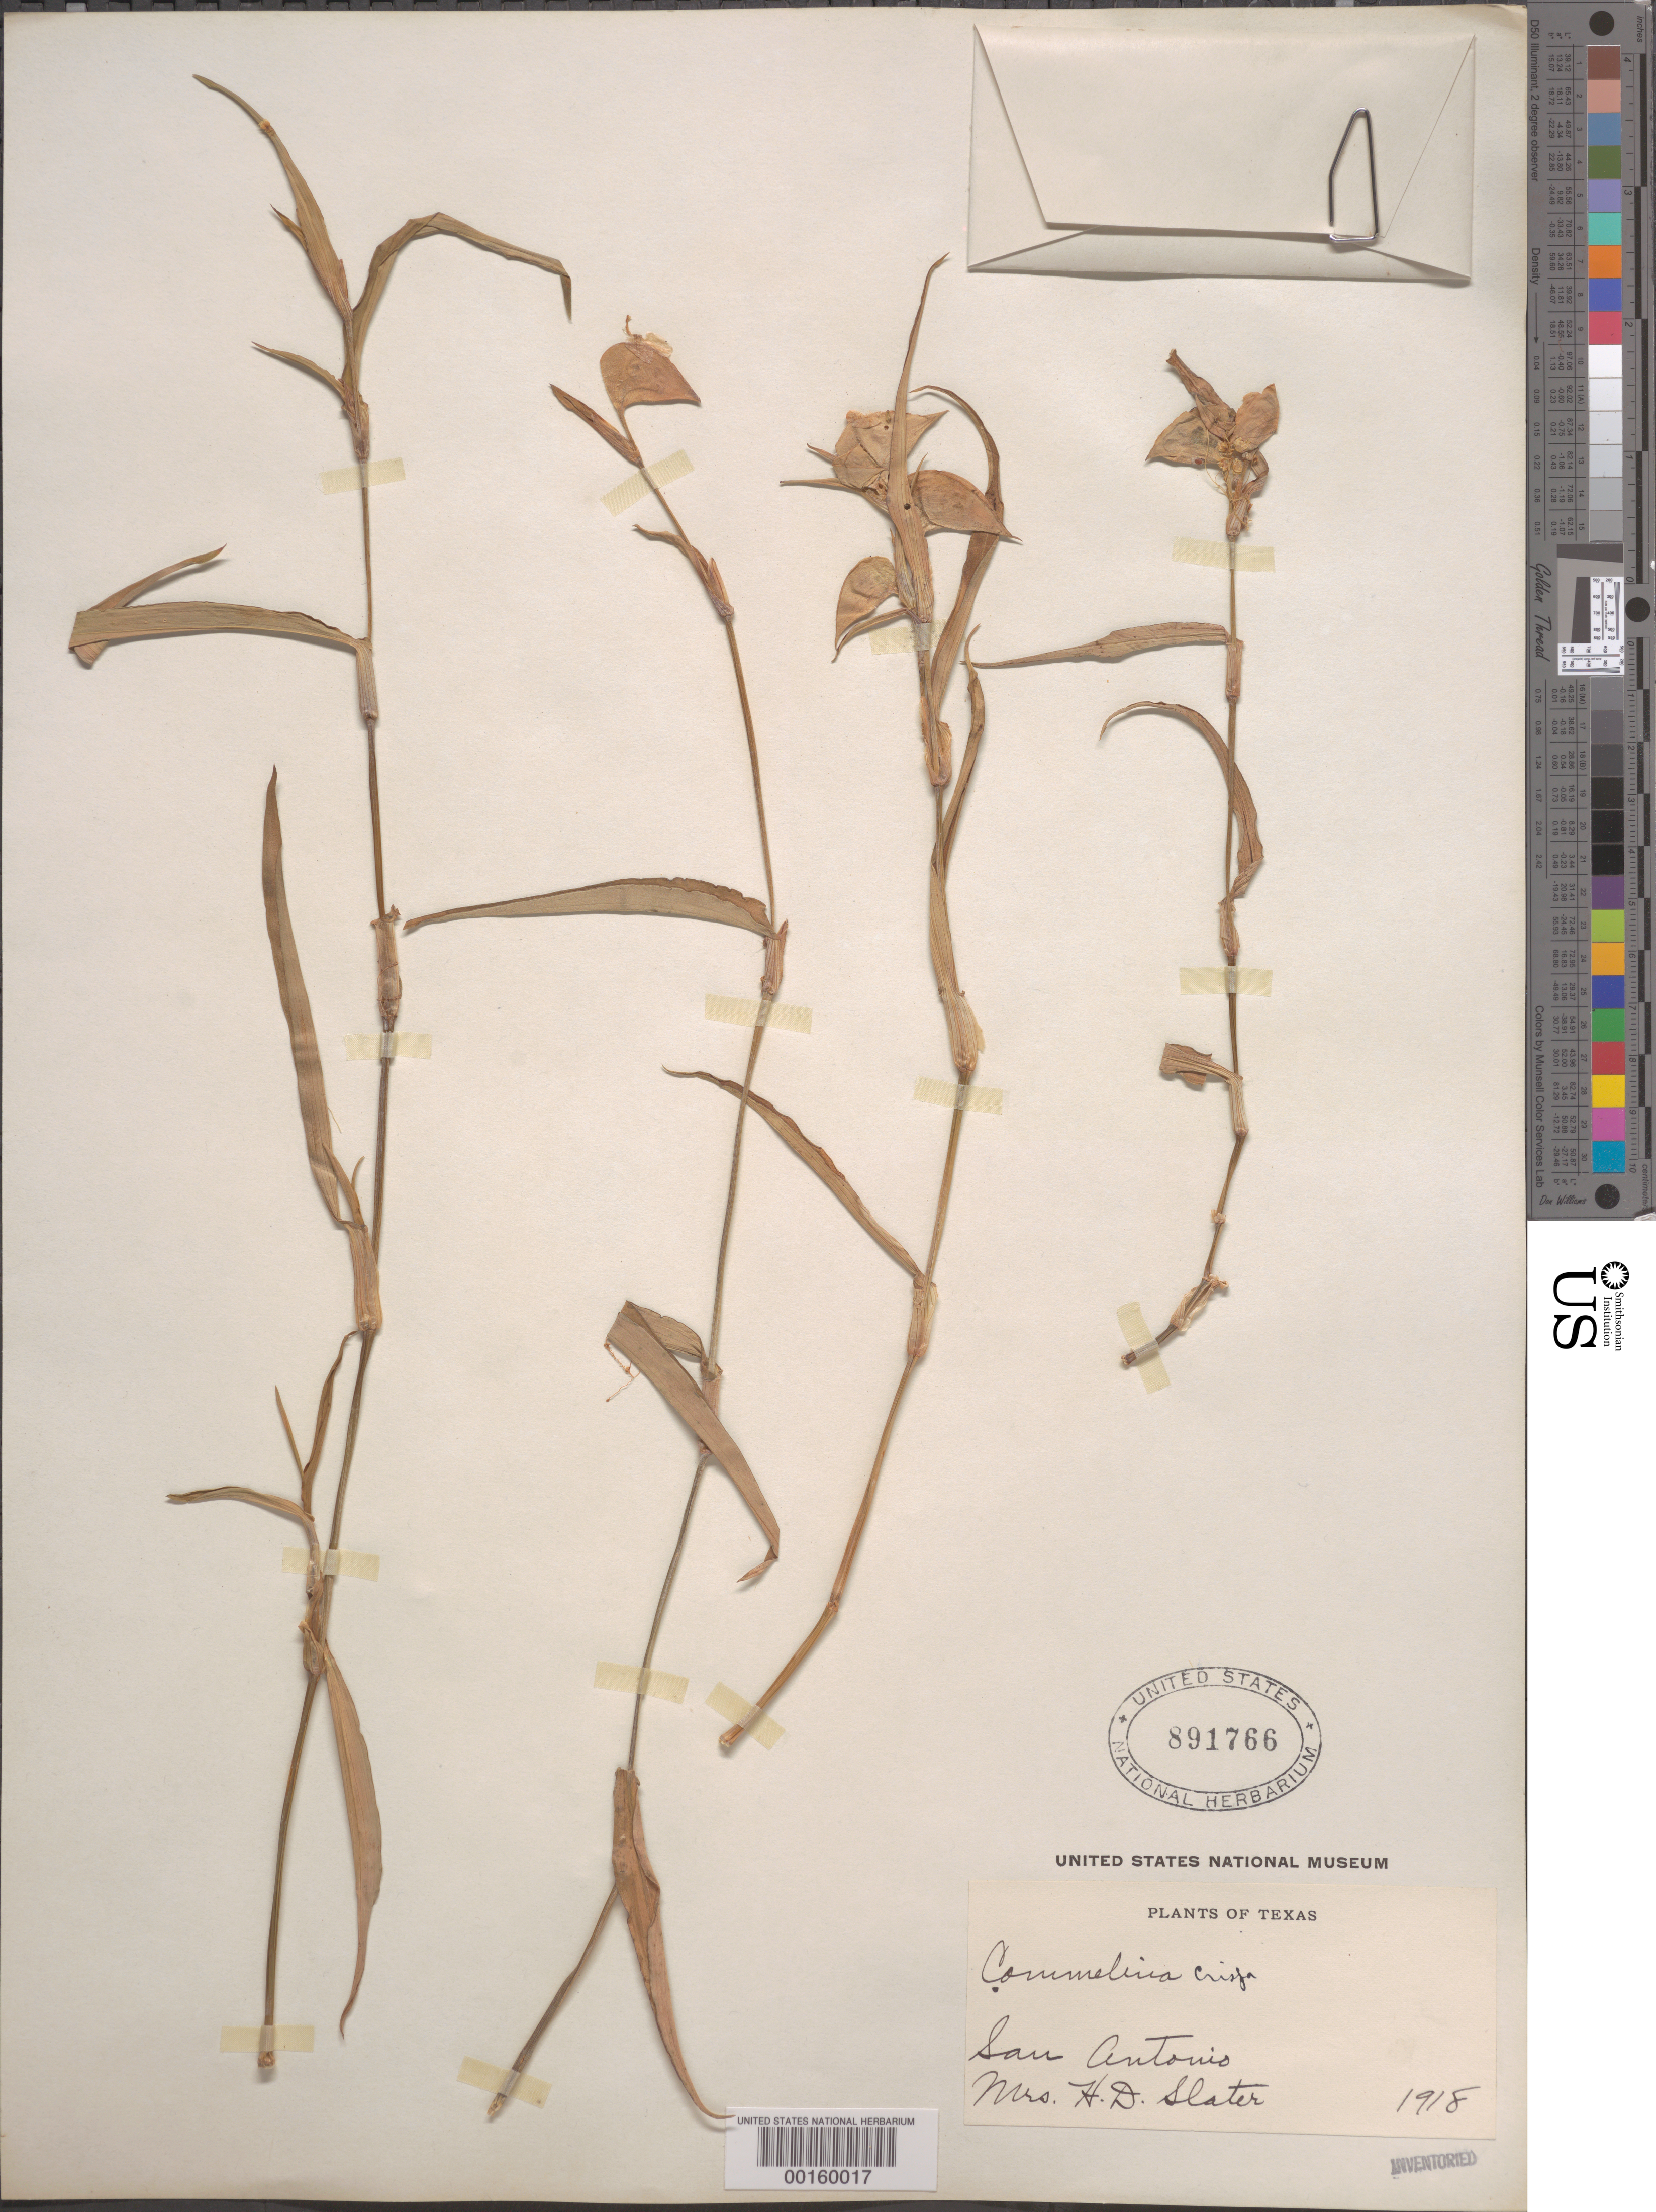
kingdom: Plantae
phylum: Tracheophyta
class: Liliopsida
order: Commelinales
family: Commelinaceae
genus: Commelina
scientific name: Commelina erecta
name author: L.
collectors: H. Slater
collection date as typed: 1918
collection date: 1918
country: United States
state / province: Texas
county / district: Bexar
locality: San Antonio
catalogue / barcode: US 891766